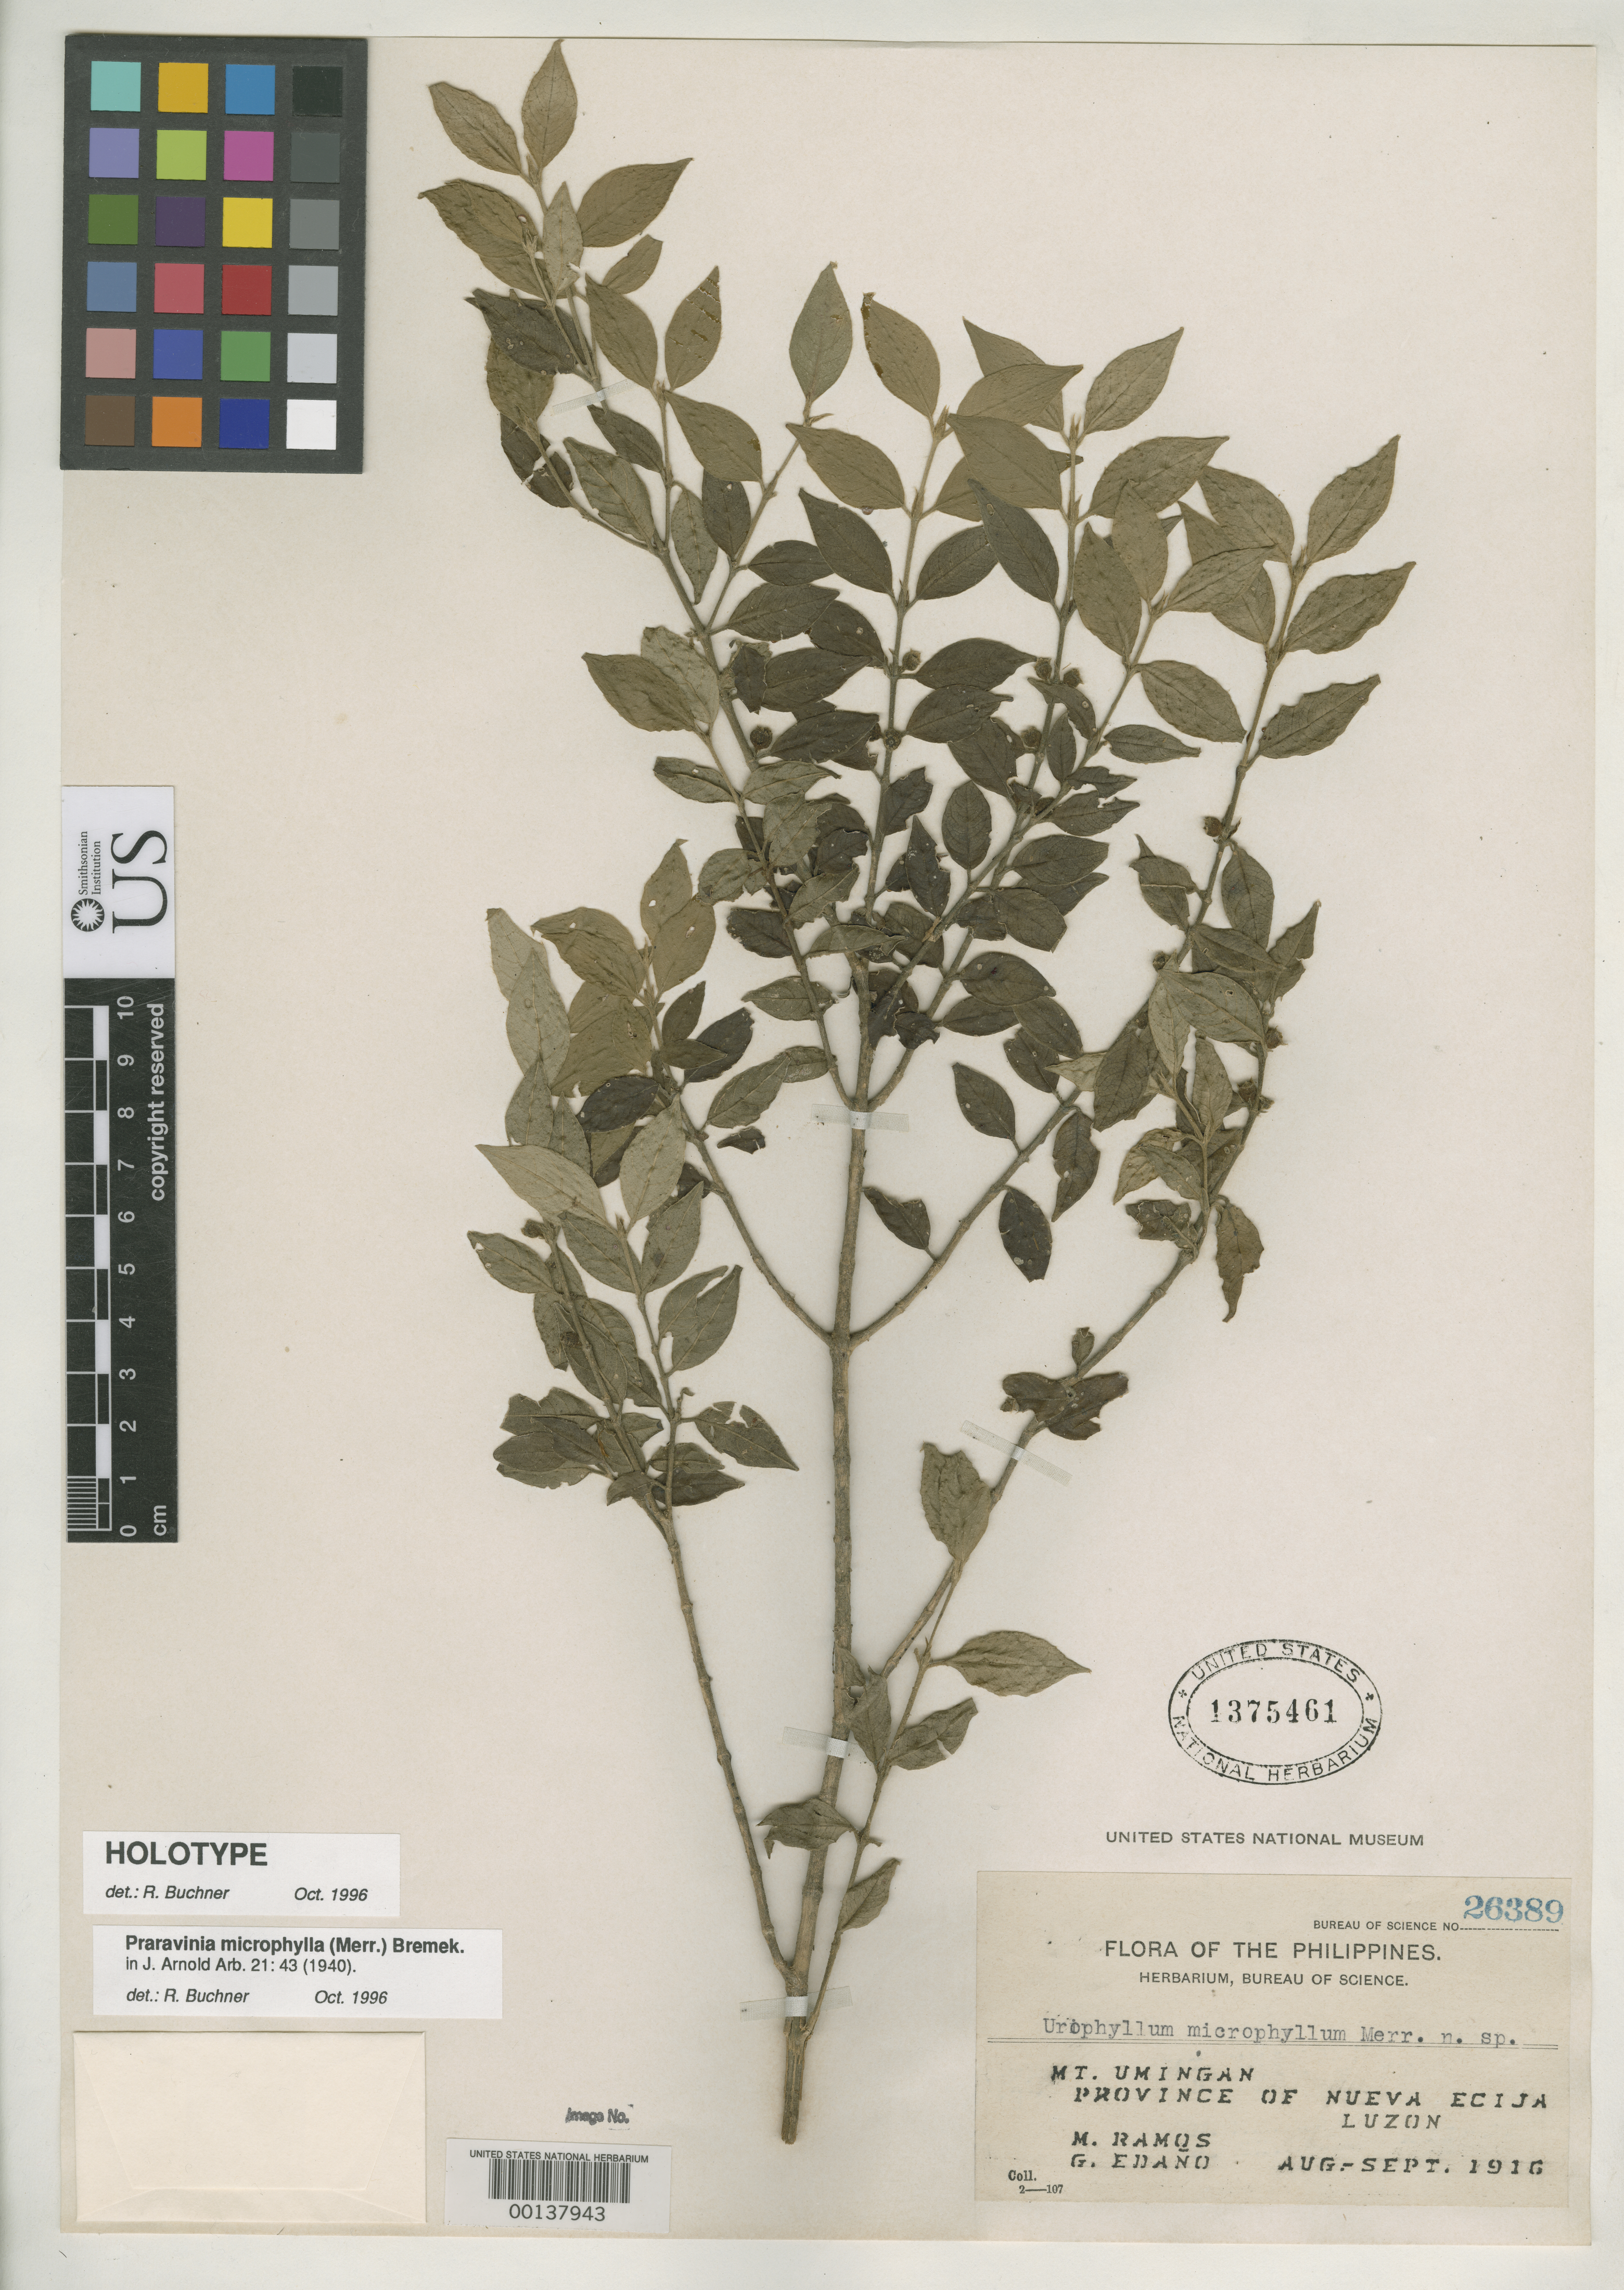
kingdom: Plantae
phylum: Tracheophyta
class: Magnoliopsida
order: Gentianales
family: Rubiaceae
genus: Urophyllum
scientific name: Urophyllum microphyllum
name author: Merr.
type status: Isotype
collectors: M. Ramos & G. E. Edaño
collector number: Bur. Sci. 26389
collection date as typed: Aug 1916 to -- Sep 1916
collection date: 1916-08/1916-09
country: Philippines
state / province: Central Luzon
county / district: Nueva Ecija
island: Luzon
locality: Mt. Umingan.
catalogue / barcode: US 1375461